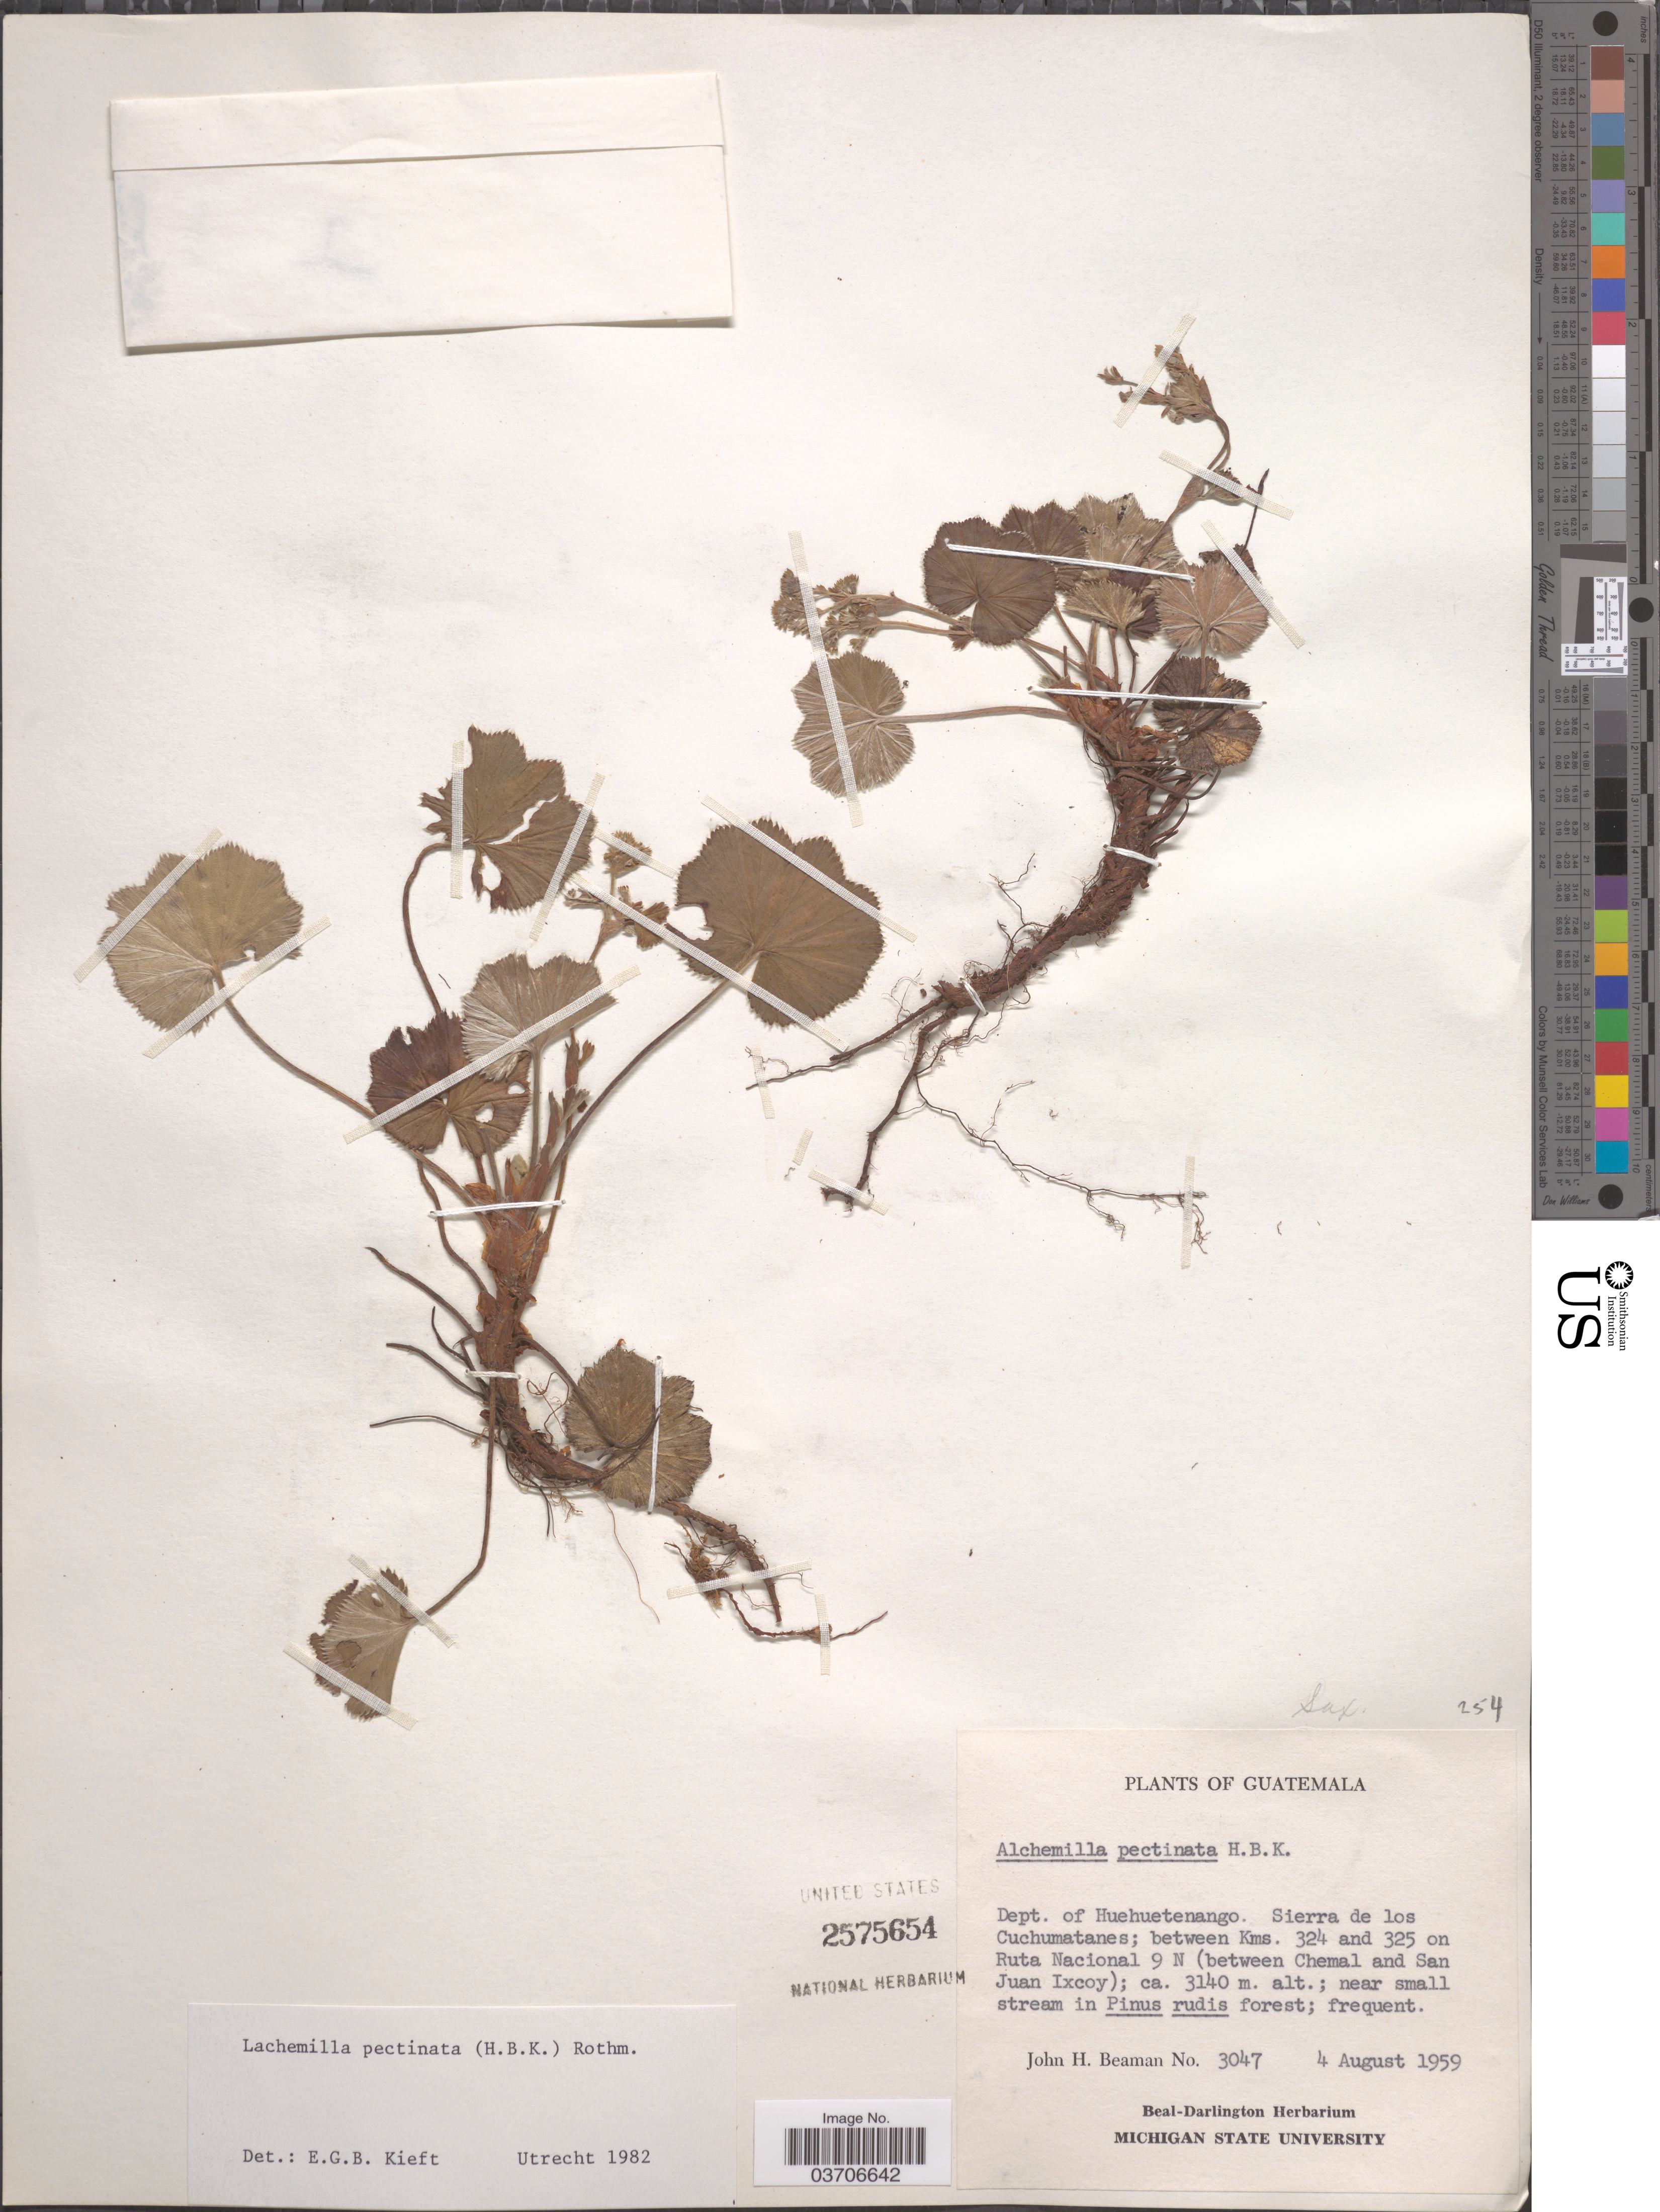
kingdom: Plantae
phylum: Tracheophyta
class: Magnoliopsida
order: Rosales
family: Rosaceae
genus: Lachemilla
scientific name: Lachemilla pectinata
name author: (Kunth) Rothm.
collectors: J. H. Beaman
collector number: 3047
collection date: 1959-08-04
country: Guatemala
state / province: Huehuetenango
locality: Dept. of Huehuetenango. Sierra de los Cuchumatanes; between Kms. 324 and 325 on Ruta Nacional 9 N (between Chemal and San Juan Ixcoy).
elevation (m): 3140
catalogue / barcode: US 2575654